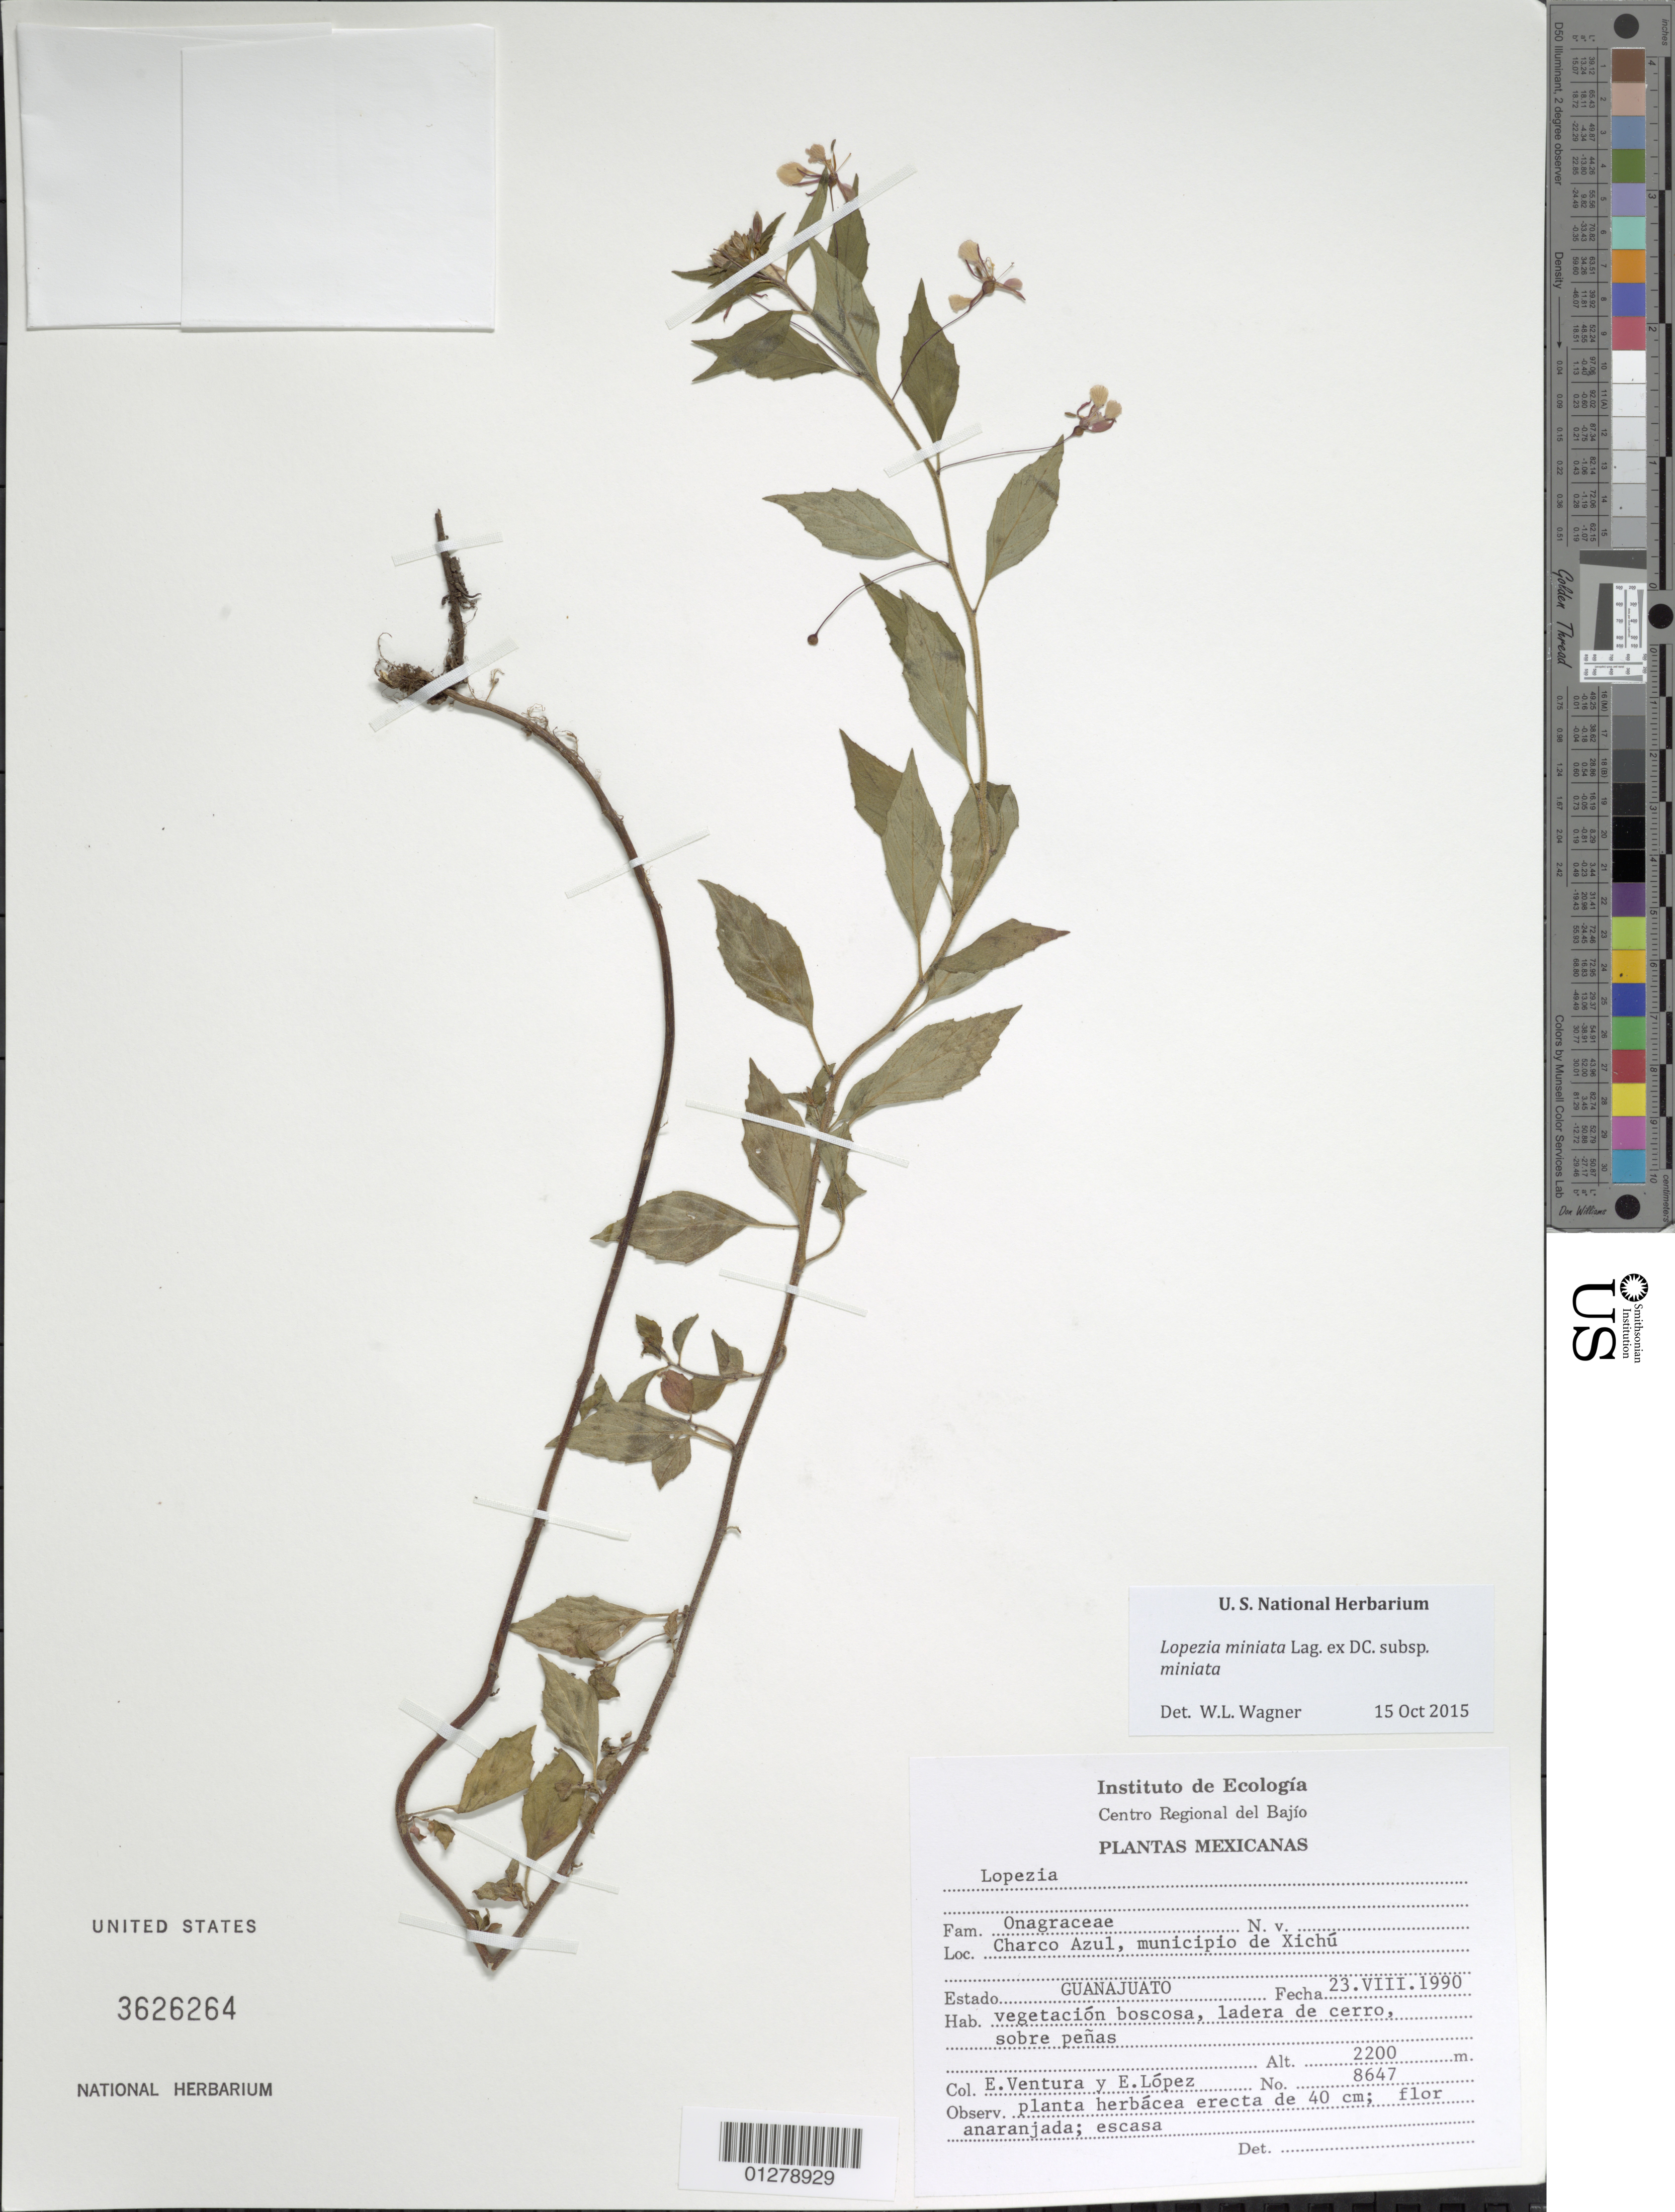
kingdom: Plantae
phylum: Tracheophyta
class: Magnoliopsida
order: Myrtales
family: Onagraceae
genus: Lopezia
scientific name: Lopezia miniata subsp. miniata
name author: Lag. ex DC.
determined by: Wagner, W. L., (BOT), Smithsonian Institution - National Museum of Natural History (UNITED STATES)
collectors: E. Ventura & E. López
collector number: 8647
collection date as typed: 23.VIII.1990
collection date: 1990-08-23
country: Mexico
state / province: Guanajuato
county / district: Xichú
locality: Charco Azul.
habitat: Vegetacion boscosa, ladera de cerro, sobre penas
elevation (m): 2200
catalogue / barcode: US 3626264